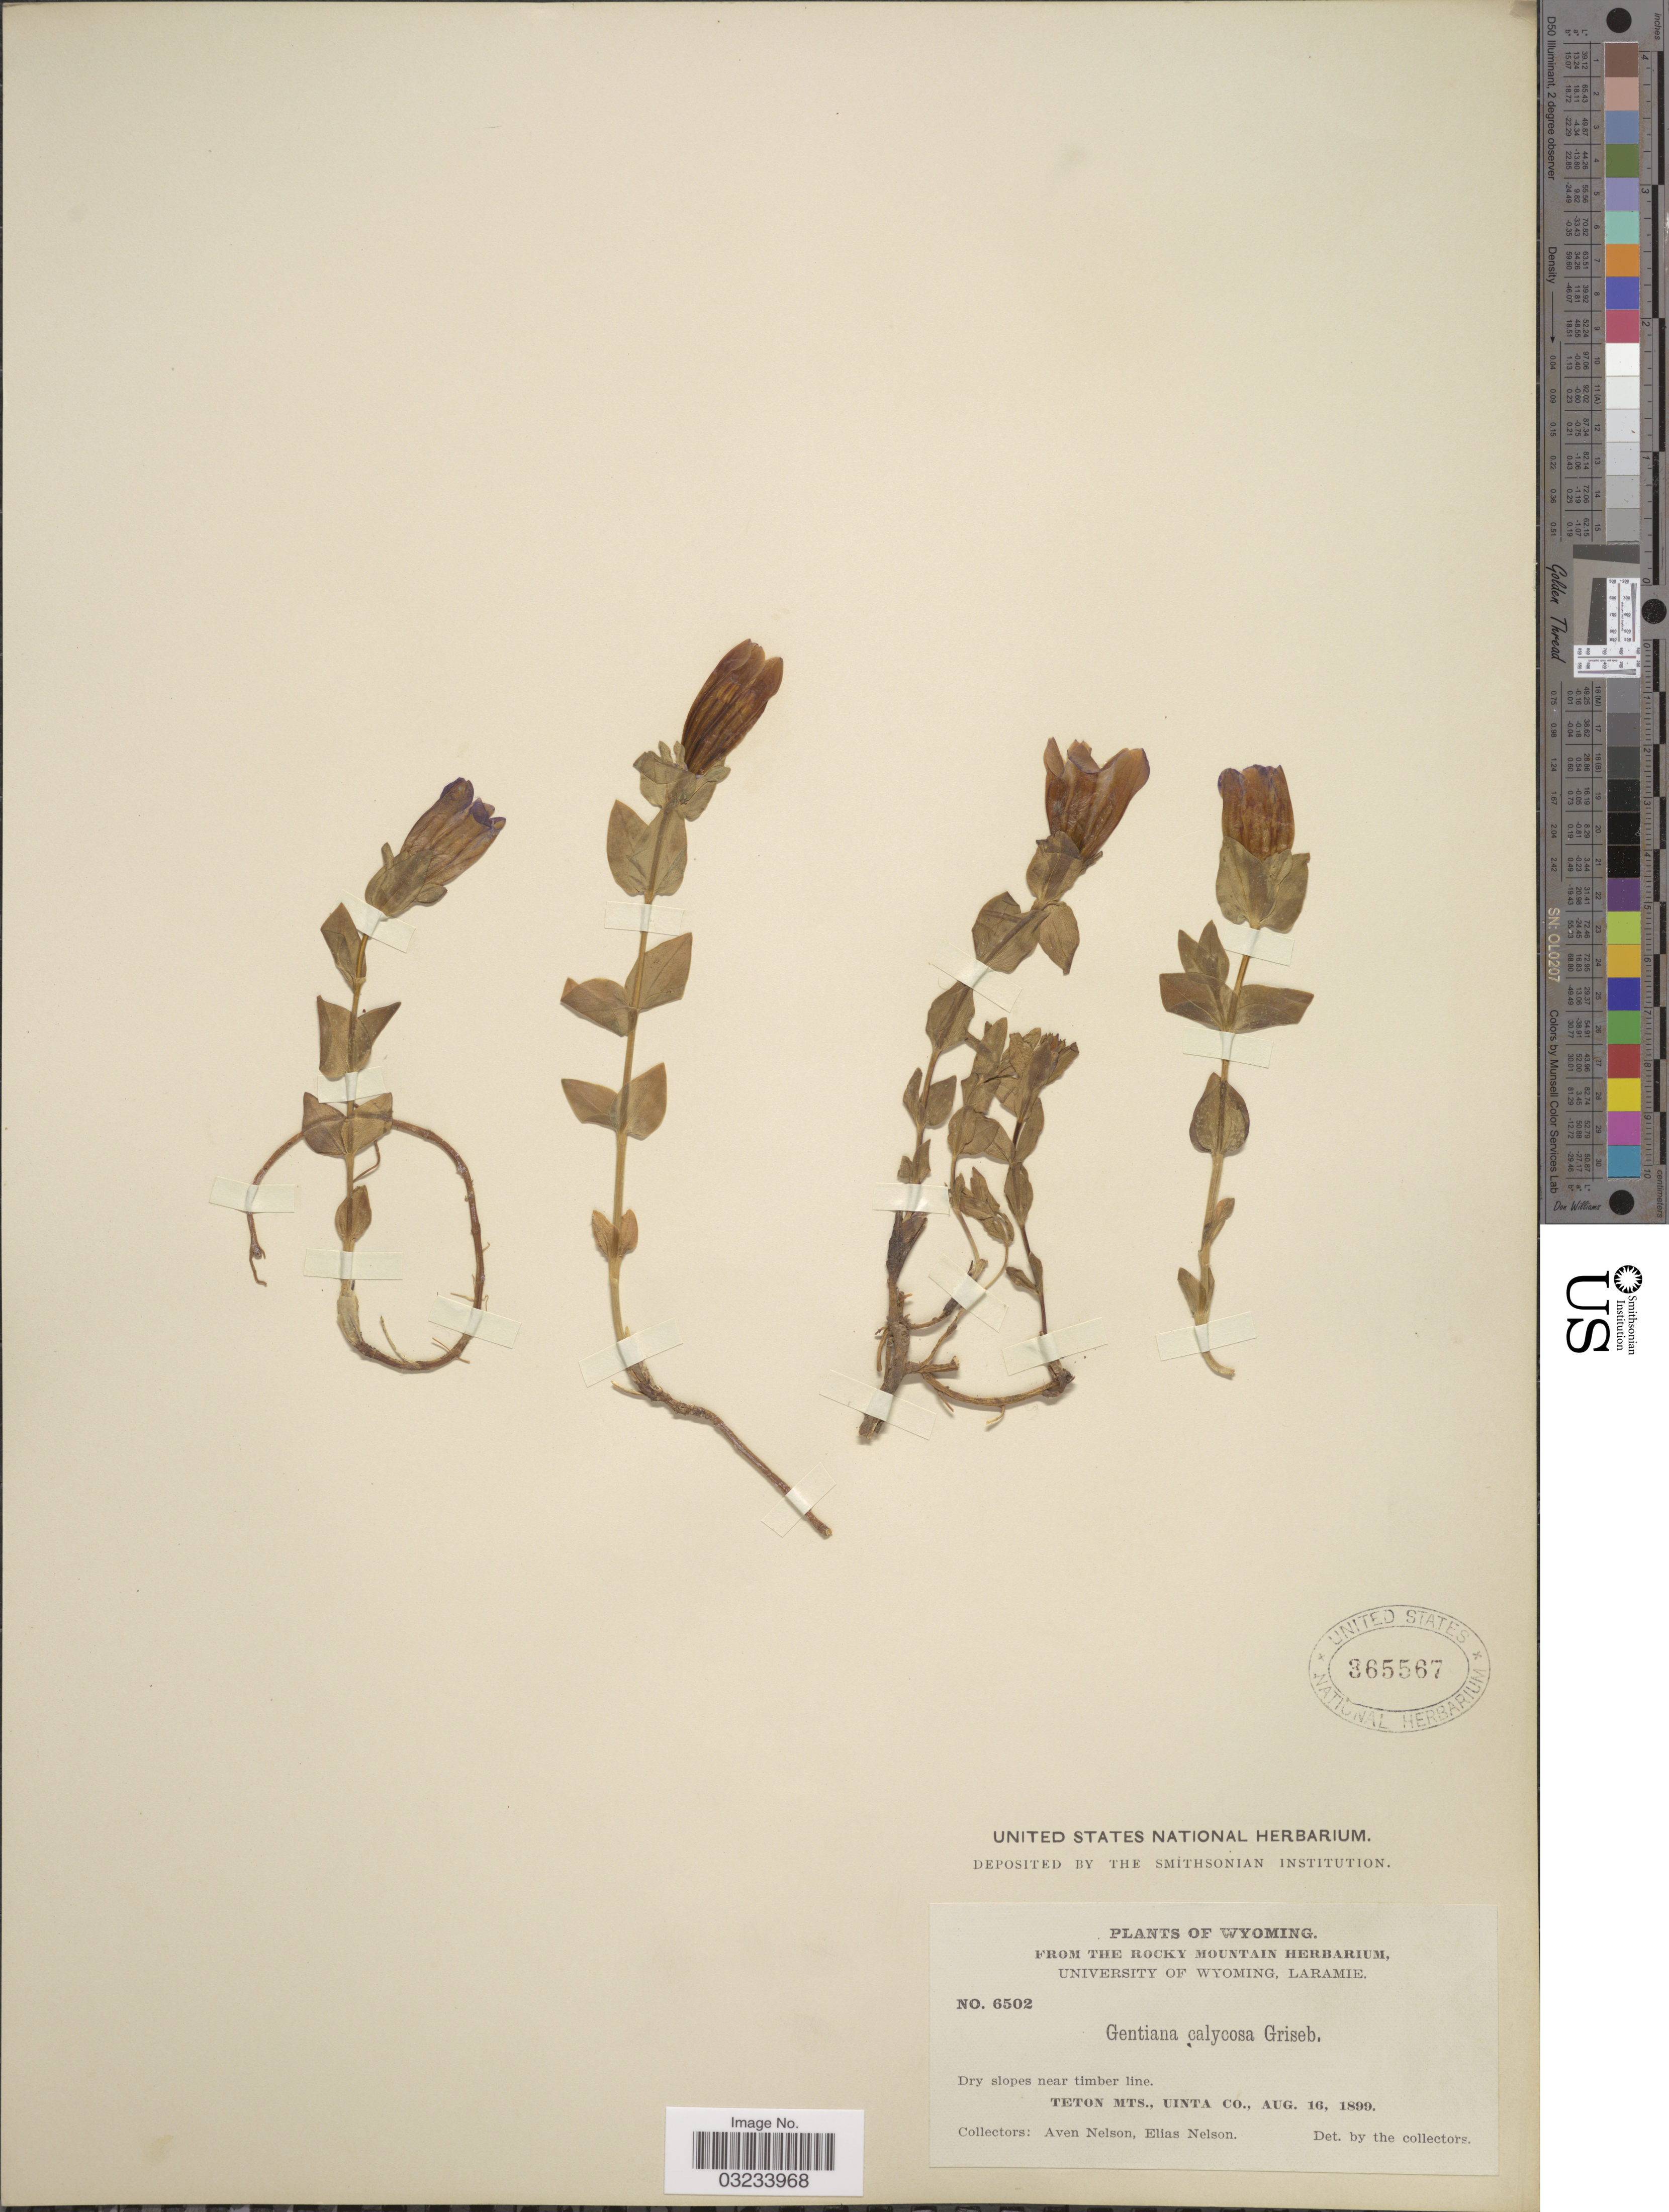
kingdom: Plantae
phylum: Tracheophyta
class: Magnoliopsida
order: Gentianales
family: Gentianaceae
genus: Gentiana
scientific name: Gentiana calycosa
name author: Griseb.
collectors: A. Nelson & E. Nelson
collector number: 6502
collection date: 1899-08-16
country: United States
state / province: Wyoming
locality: Teton Mts., Uinta Co.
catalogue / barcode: US 365567